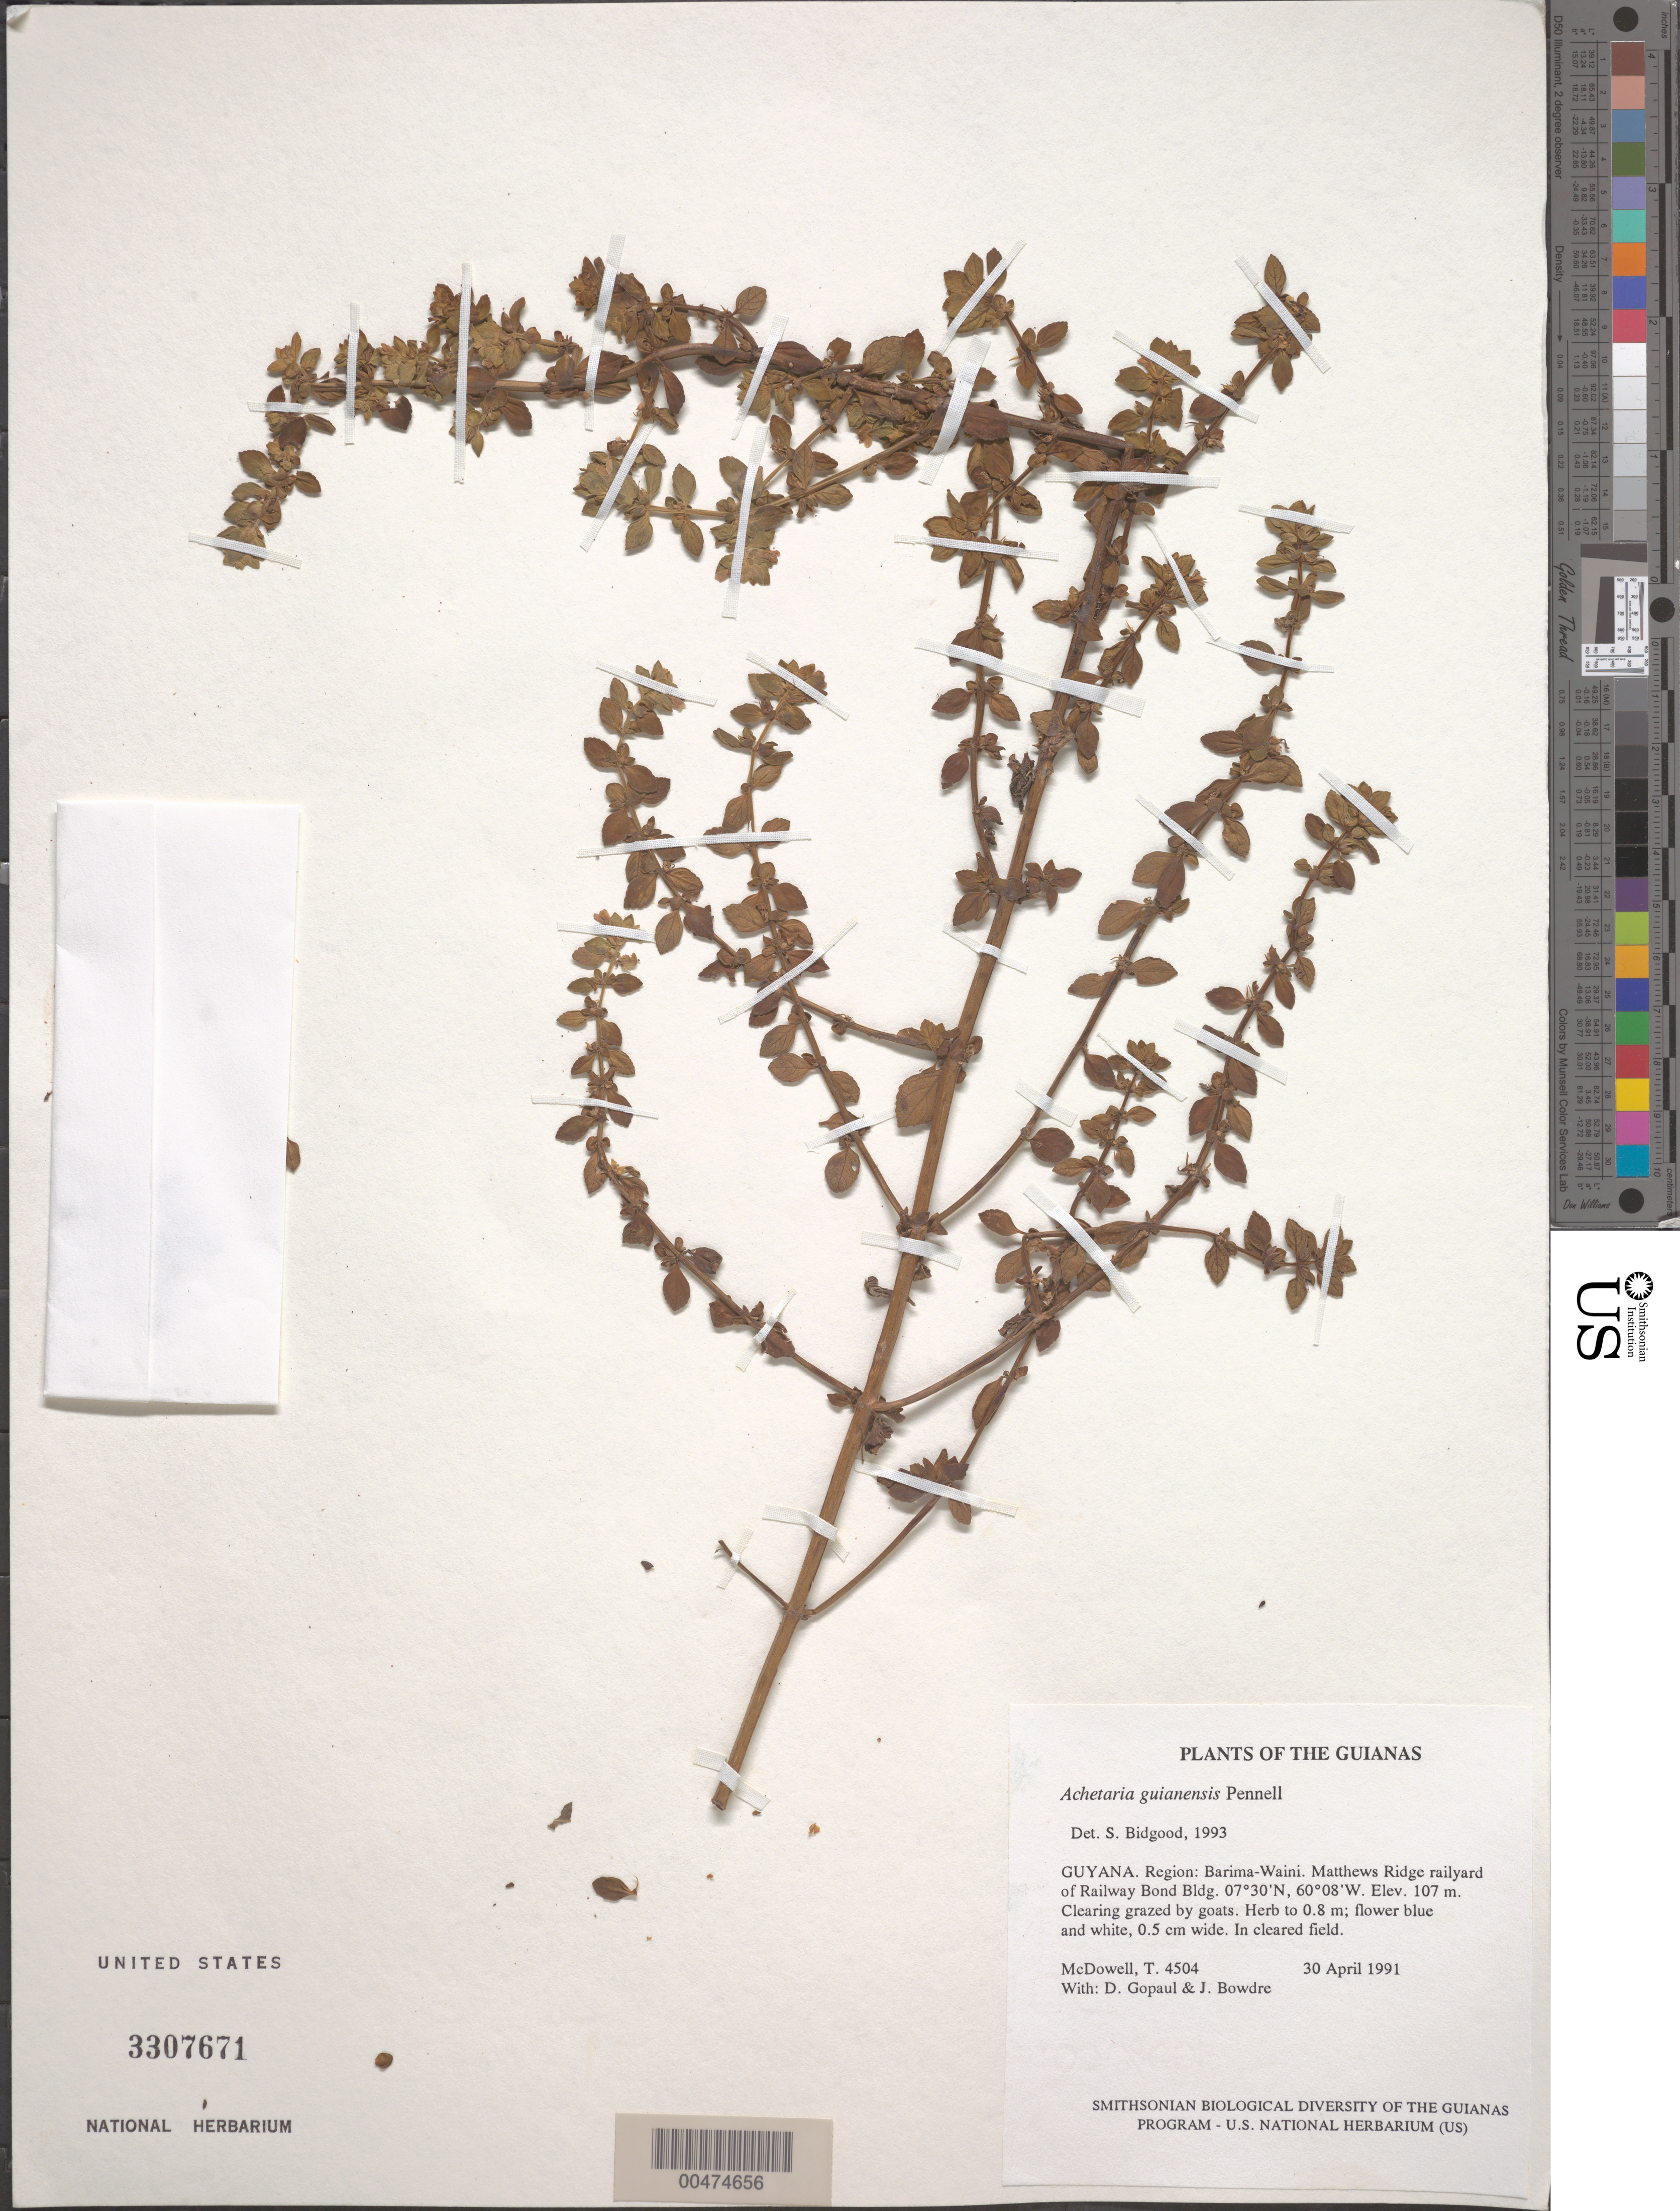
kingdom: Plantae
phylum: Tracheophyta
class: Magnoliopsida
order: Lamiales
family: Plantaginaceae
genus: Matourea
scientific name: Matourea scutellarioides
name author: (Benth.) Colletta & V.C. Souza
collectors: T. McDowell, D. Gopaul & J. Bowdre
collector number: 4504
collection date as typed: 30 April 1991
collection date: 1991-04-30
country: Guyana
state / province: Barima-Waini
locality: Matthews Ridge railyard of Railway Bond Bldg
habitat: Clearing grazed by goats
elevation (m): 107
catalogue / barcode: US 3307671